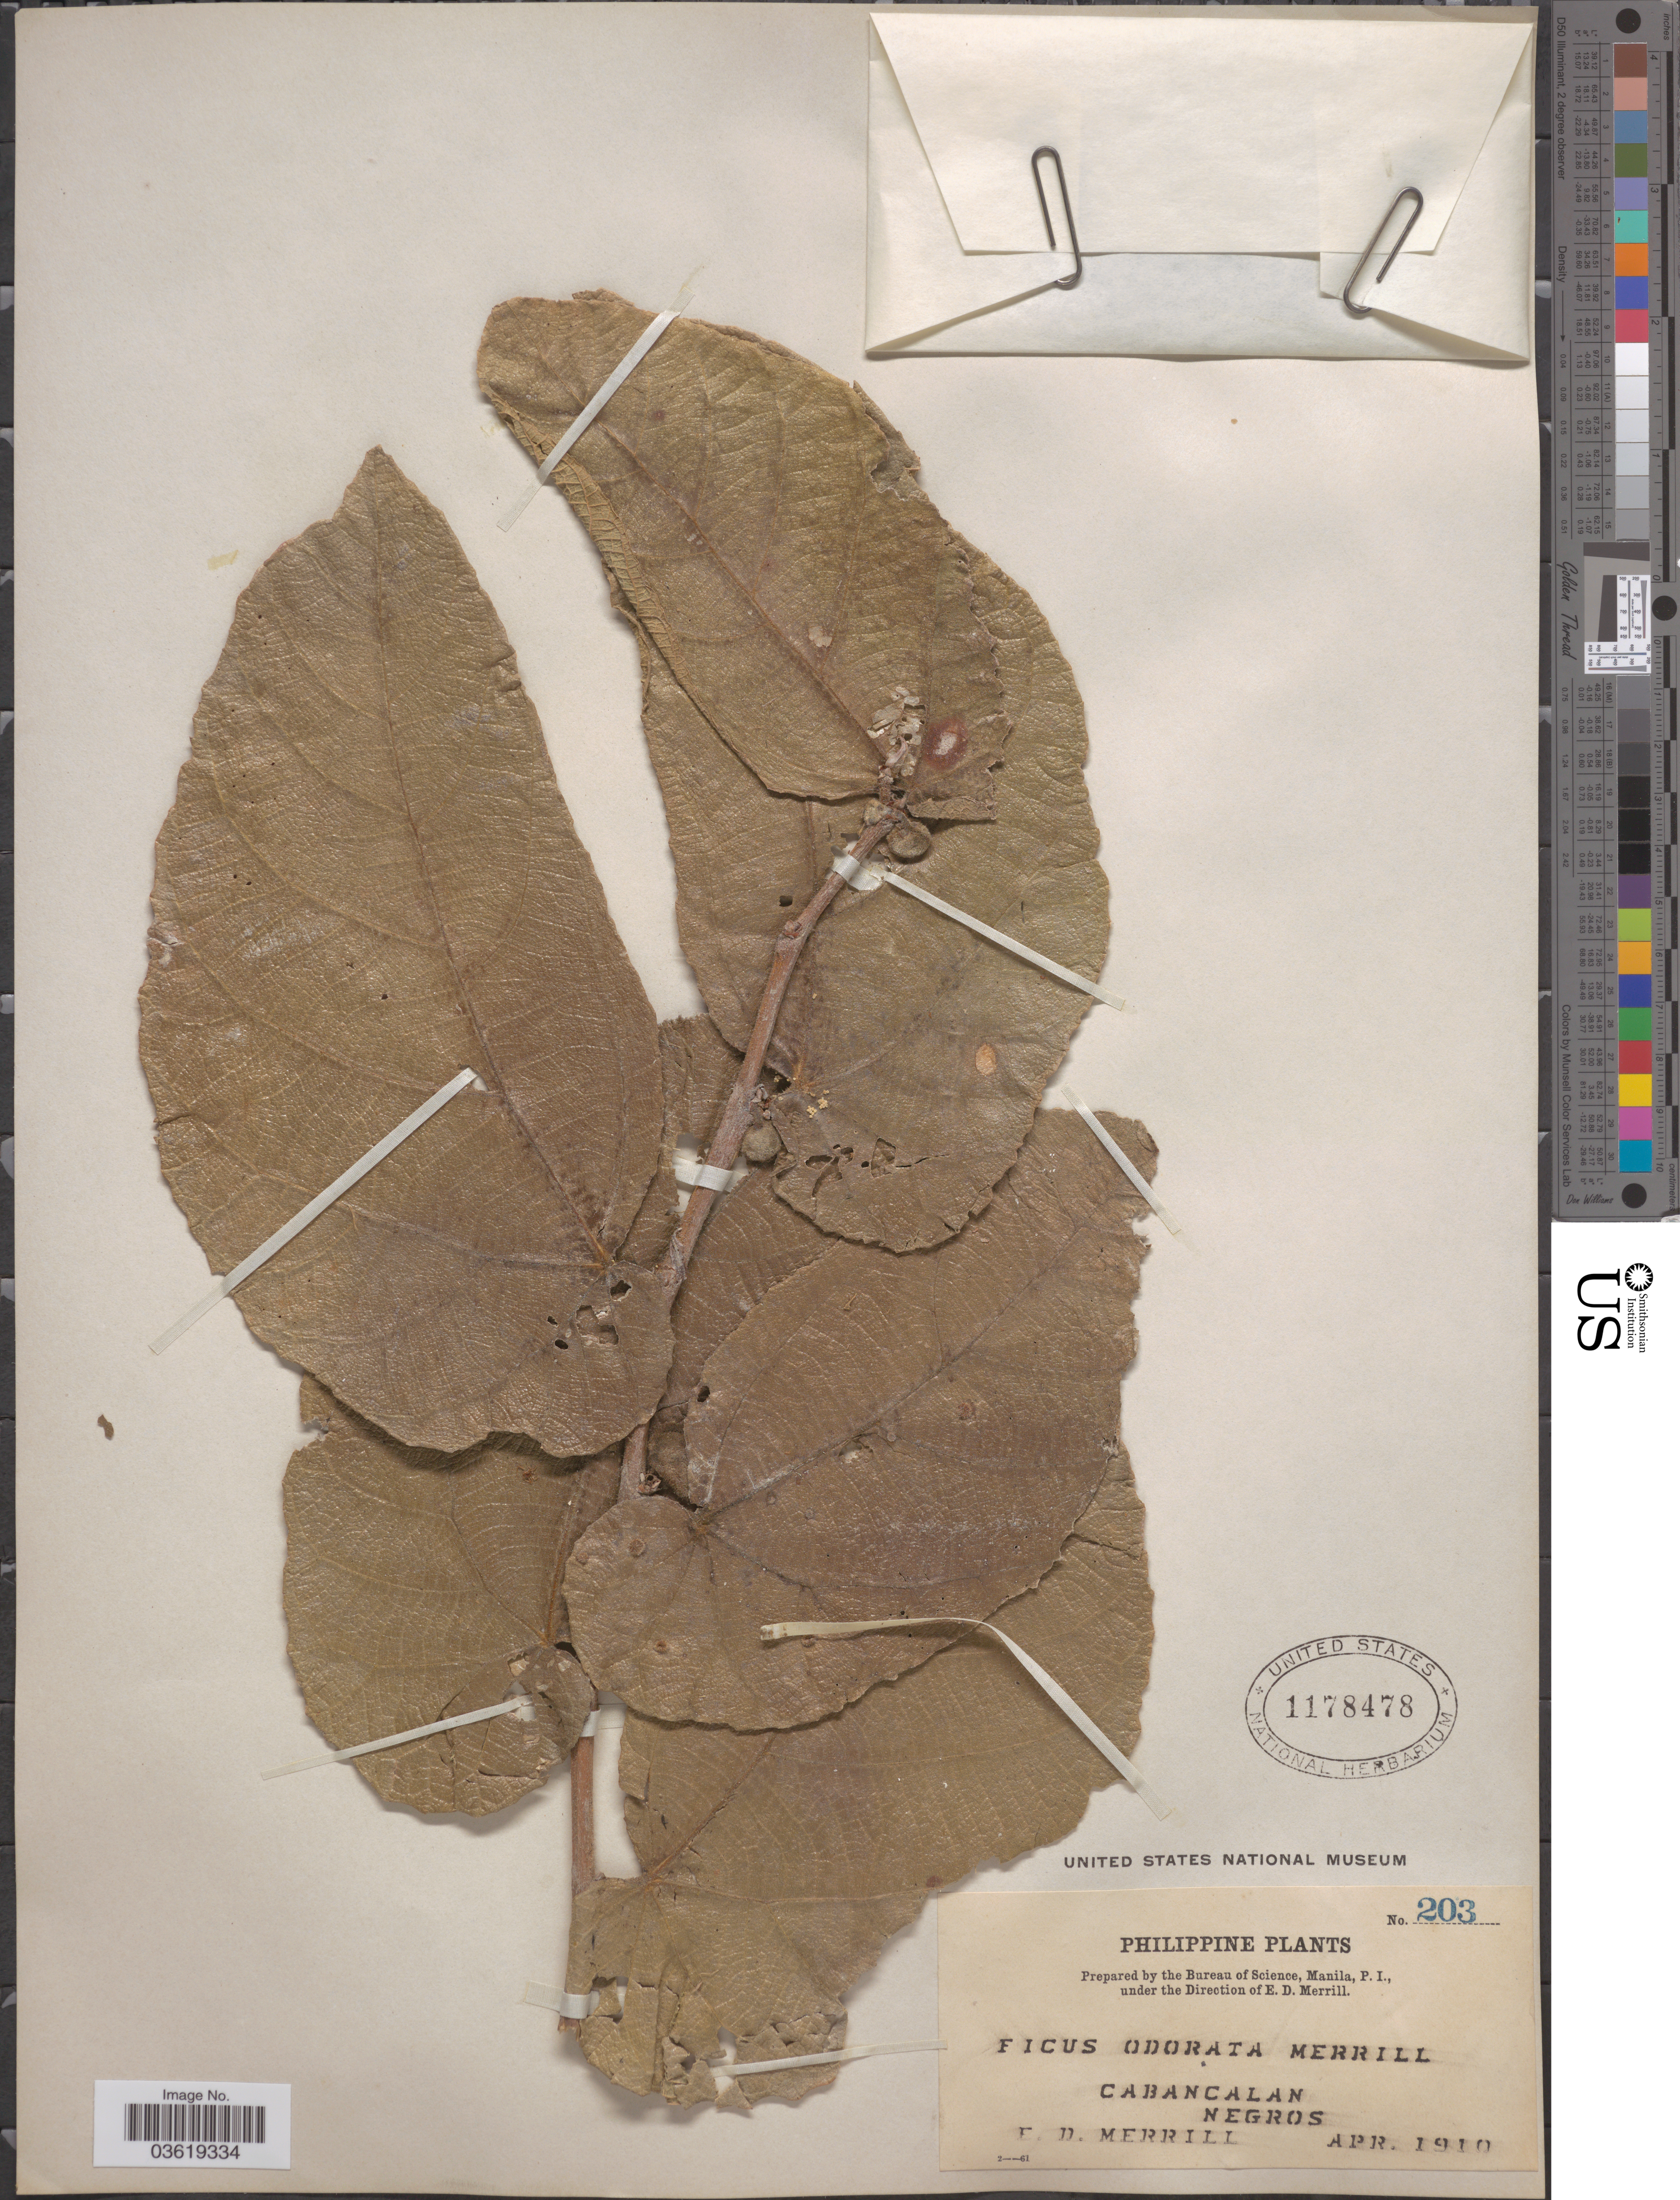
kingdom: Plantae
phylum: Tracheophyta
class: Magnoliopsida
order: Rosales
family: Moraceae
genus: Ficus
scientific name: Ficus odorata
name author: (Blanco) Merr.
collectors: E. D. Merrill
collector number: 203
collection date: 1910-04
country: Philippines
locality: Cabancalan, Negros.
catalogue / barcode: US 1178478